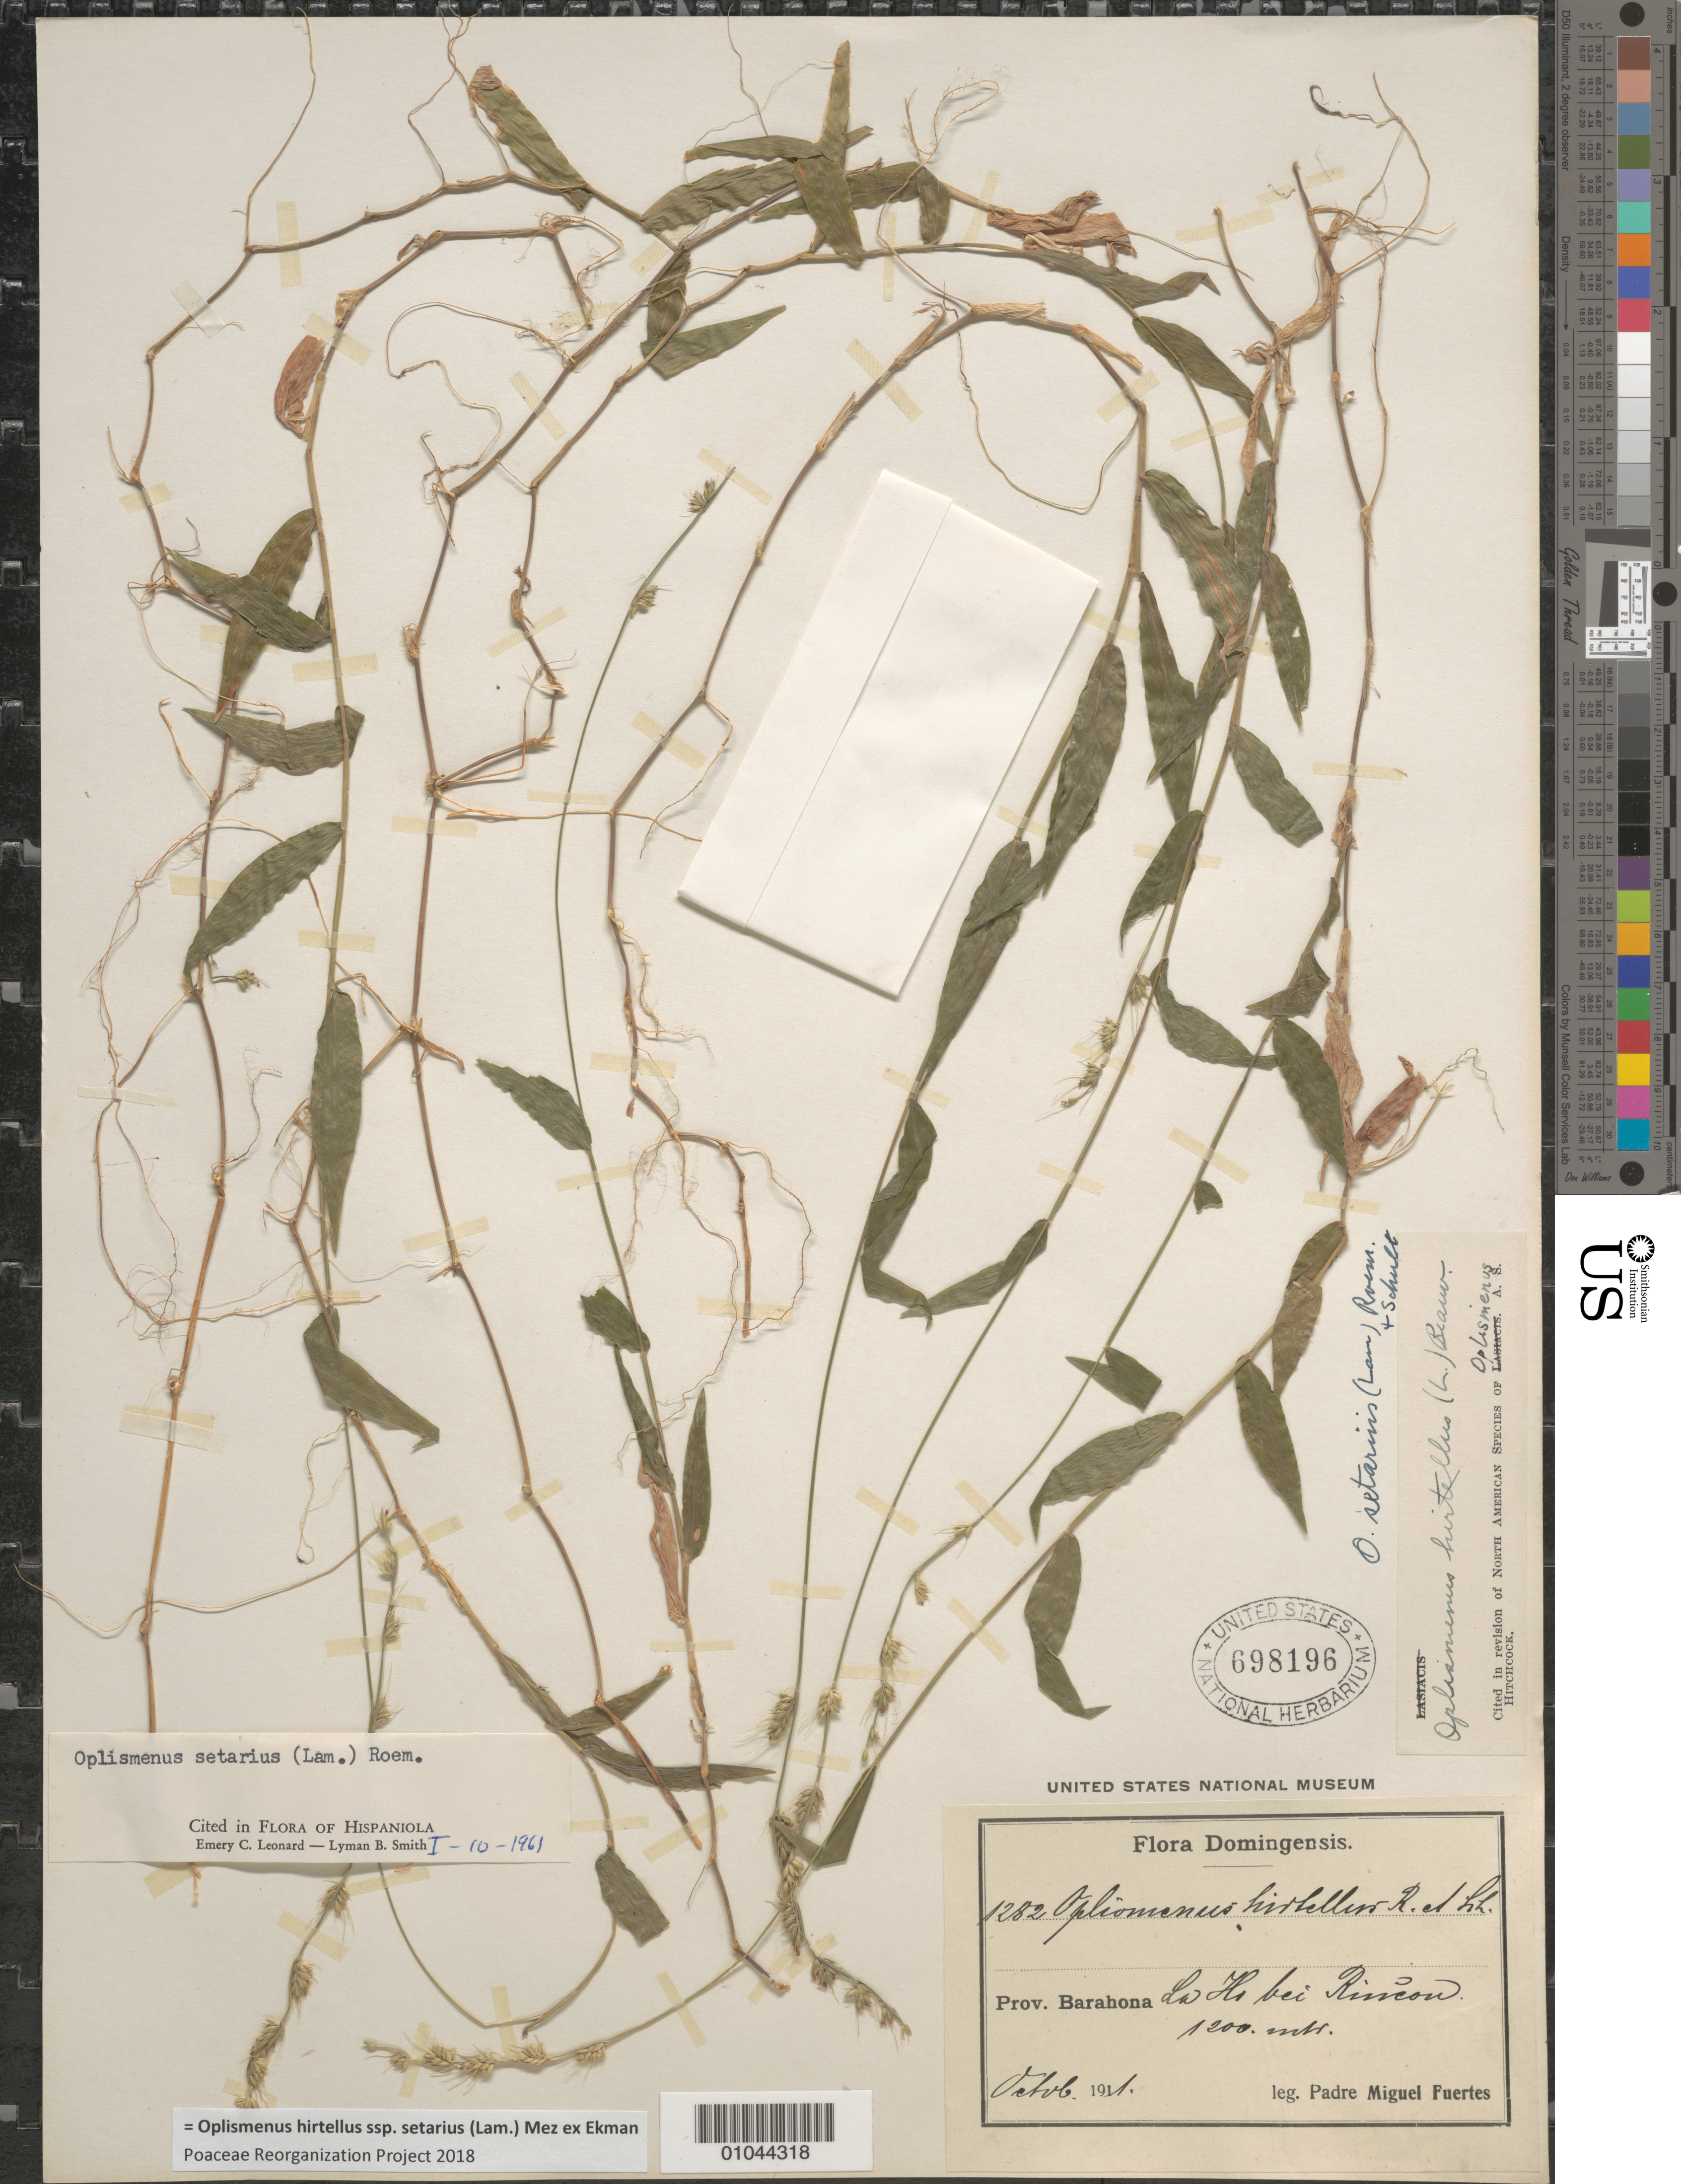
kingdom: Plantae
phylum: Tracheophyta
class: Liliopsida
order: Poales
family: Poaceae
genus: Oplismenus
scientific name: Oplismenus hirtellus subsp. setarius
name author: (Lam.) Mez ex Ekman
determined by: Poaceae Reorganization Project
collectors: M. D. Fuertes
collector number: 1282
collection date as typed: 06 Oct 1911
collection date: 1911-10-06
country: Dominican Republic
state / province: Barahona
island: Hispaniola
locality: La Ho bei Rineon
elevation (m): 1200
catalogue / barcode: US 698196